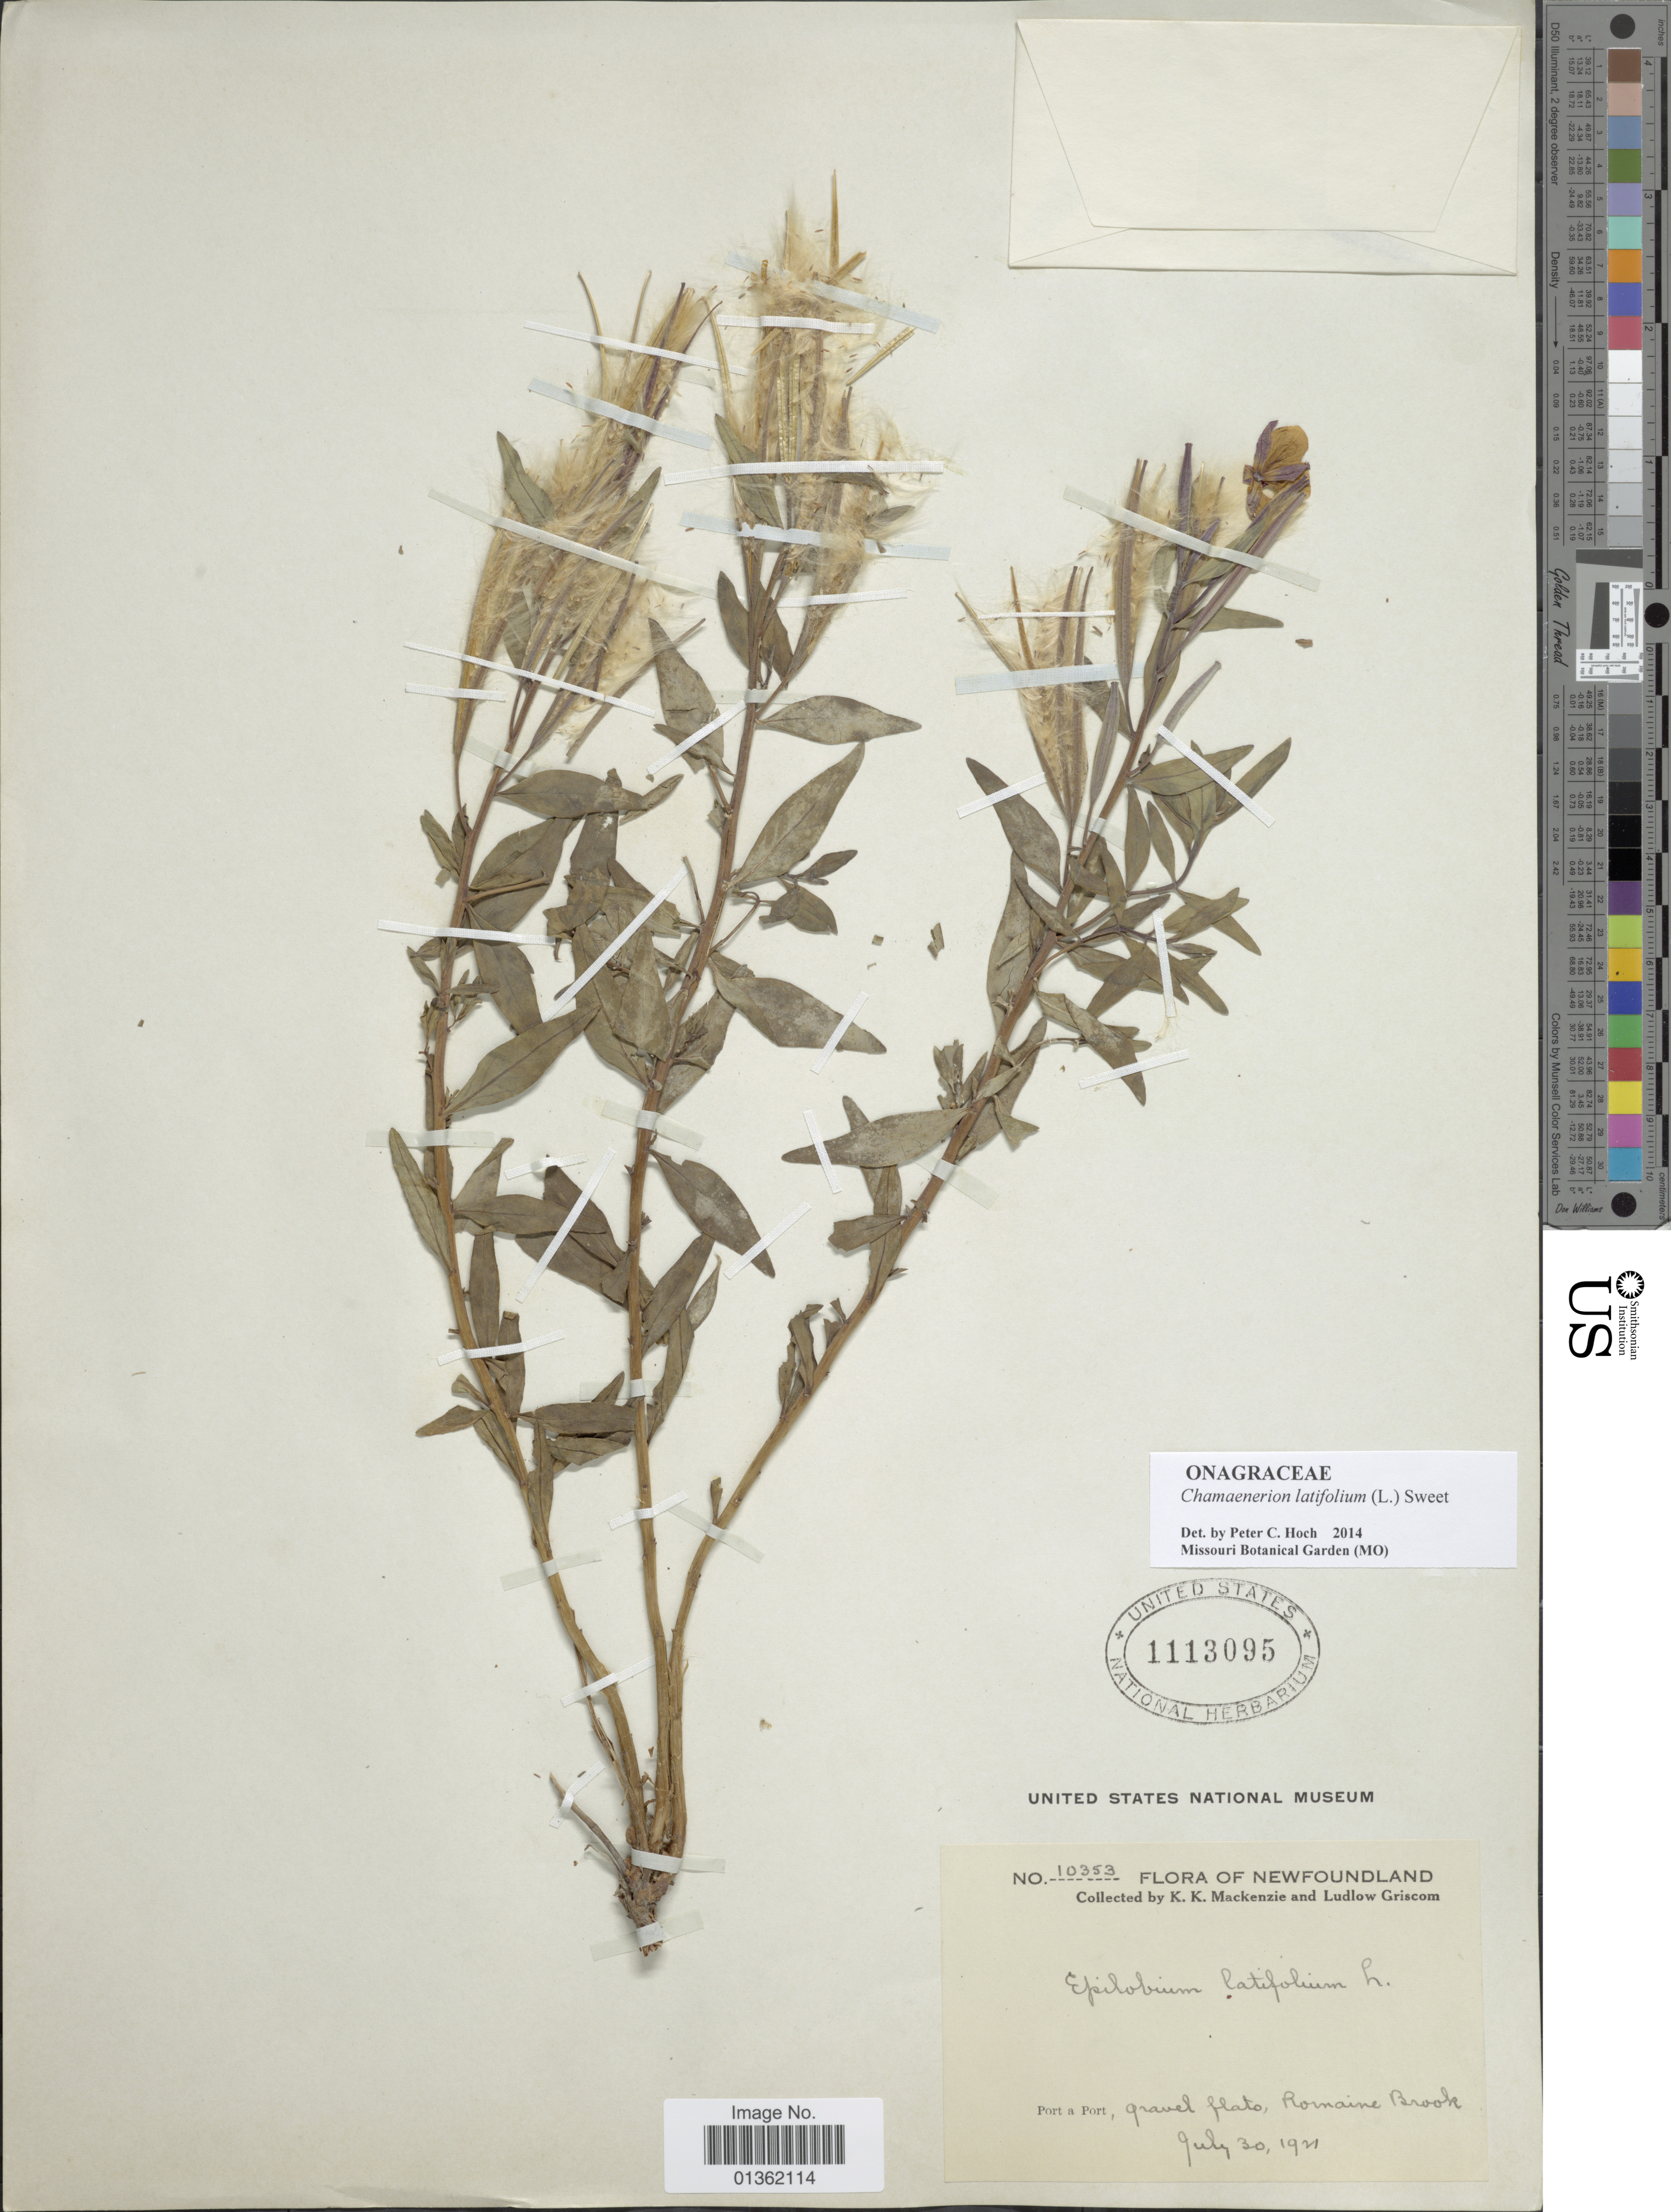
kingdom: Plantae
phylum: Tracheophyta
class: Magnoliopsida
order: Myrtales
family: Onagraceae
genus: Chamaenerion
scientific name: Chamaenerion latifolium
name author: (L.) Th. Fr. & Lange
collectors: K. K. Mackenzie & L. Griscom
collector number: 10353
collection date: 1921-07-30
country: Canada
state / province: Newfoundland and Labrador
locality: Port a Port, gravel flats, Romaine Brook.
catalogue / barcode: US 1113095